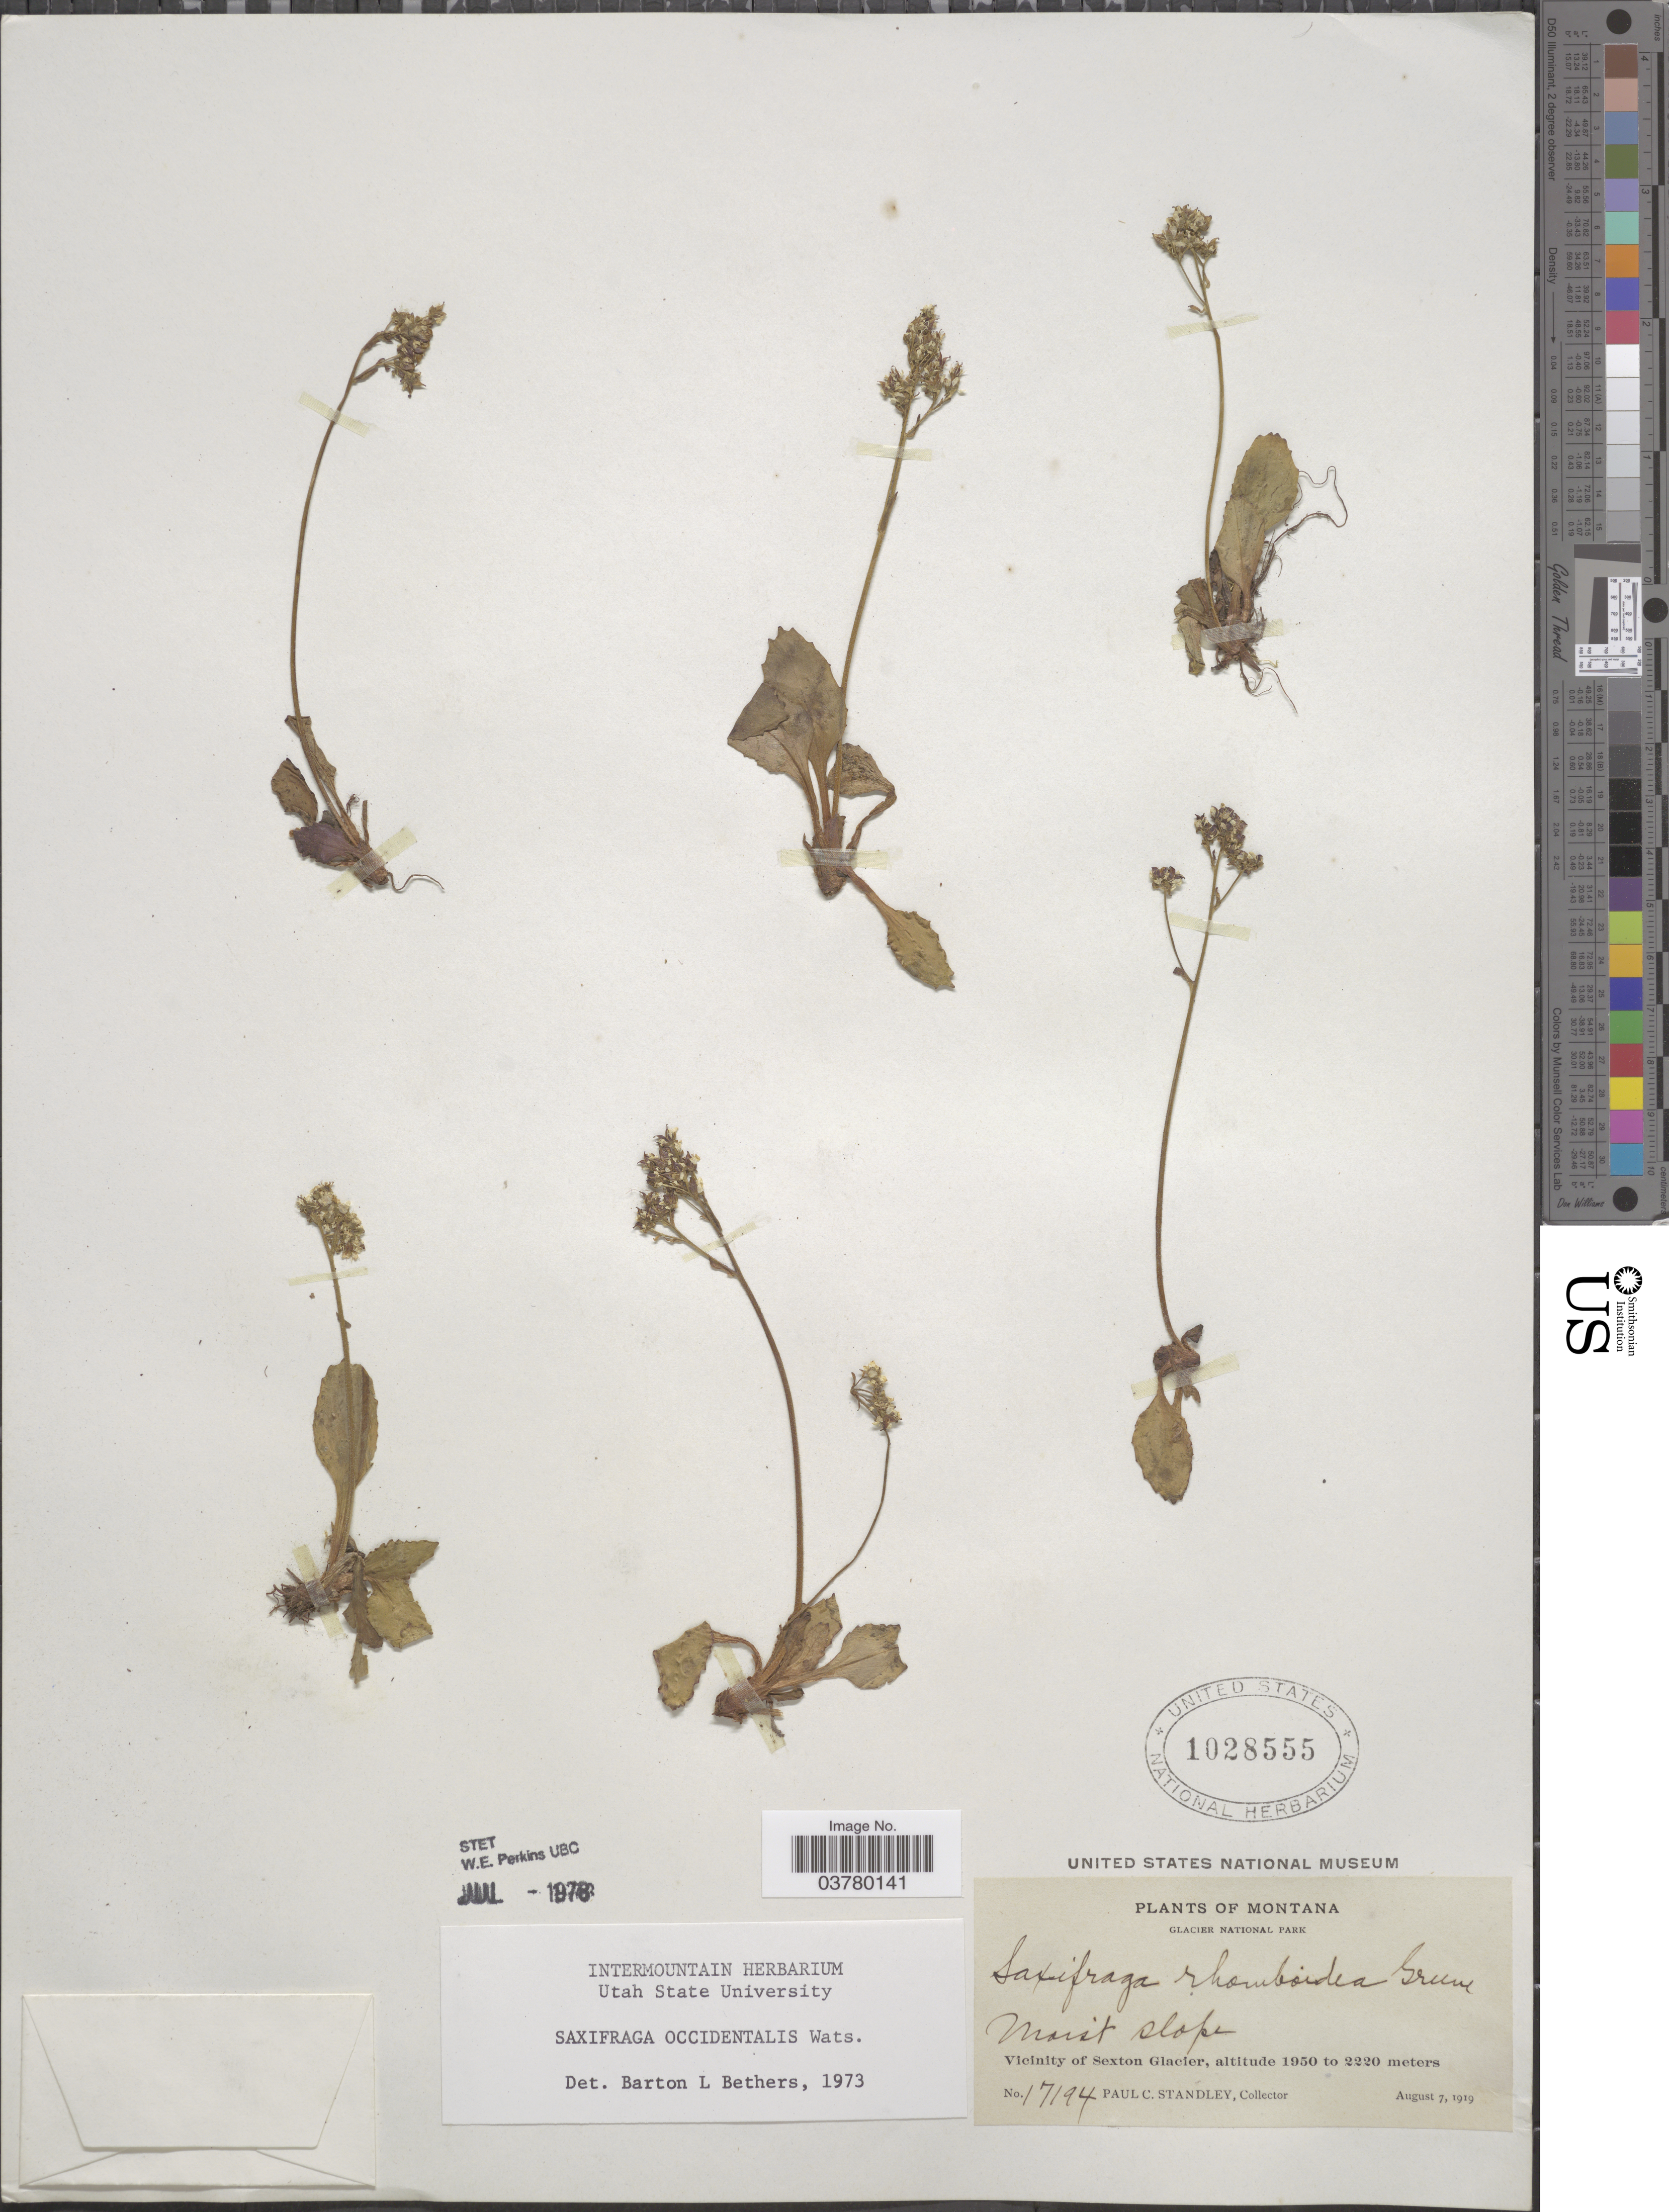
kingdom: Plantae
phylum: Tracheophyta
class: Magnoliopsida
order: Saxifragales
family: Saxifragaceae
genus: Micranthes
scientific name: Micranthes occidentalis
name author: (S. Watson) Small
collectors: P. C. Standley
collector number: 17194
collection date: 1919-08-07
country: United States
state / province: Montana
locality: Glacier National Park. Moist slope. Vicinity of Sexton Glacier.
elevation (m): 1950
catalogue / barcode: US 1028555